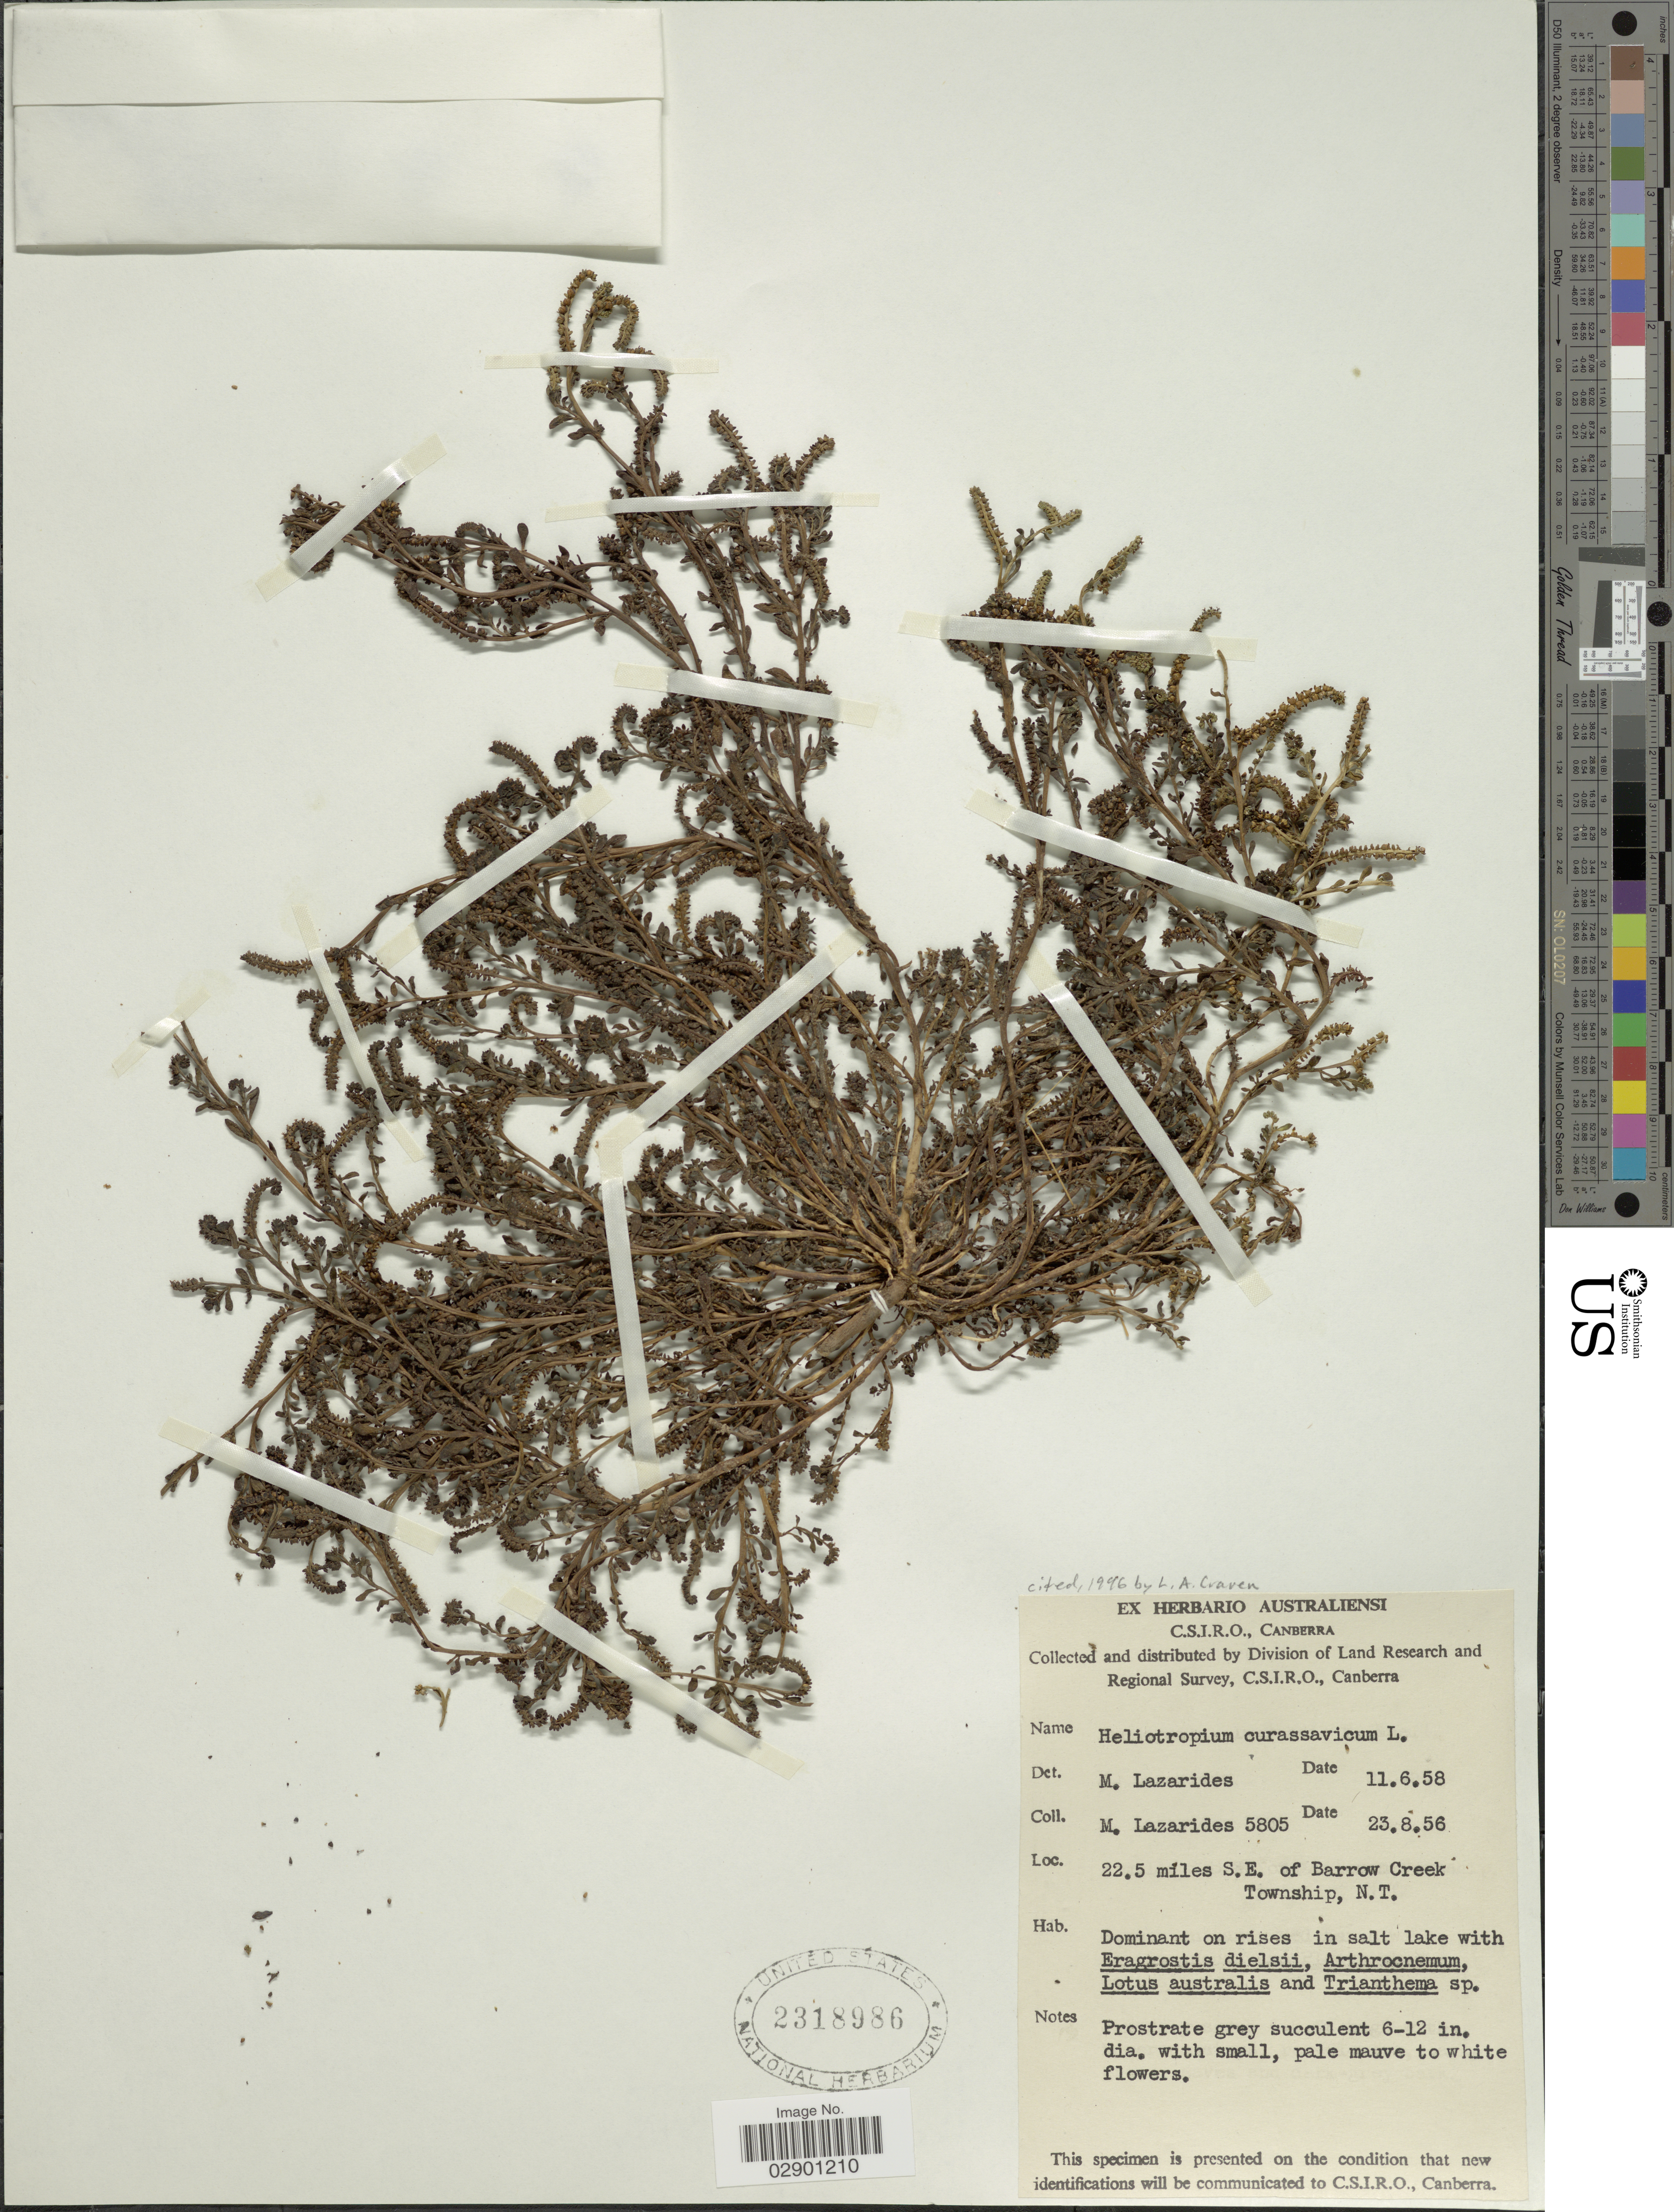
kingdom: Plantae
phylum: Tracheophyta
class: Magnoliopsida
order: Boraginales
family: Heliotropiaceae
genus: Heliotropium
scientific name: Heliotropium curassavicum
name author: L.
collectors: M. Lazarides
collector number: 5805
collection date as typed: Transcribed d/m/y: 23/8/56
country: Australia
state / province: Northern Territory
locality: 22.5 miles S.E. of Barrow Creek Township, N.T.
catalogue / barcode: US 2318986